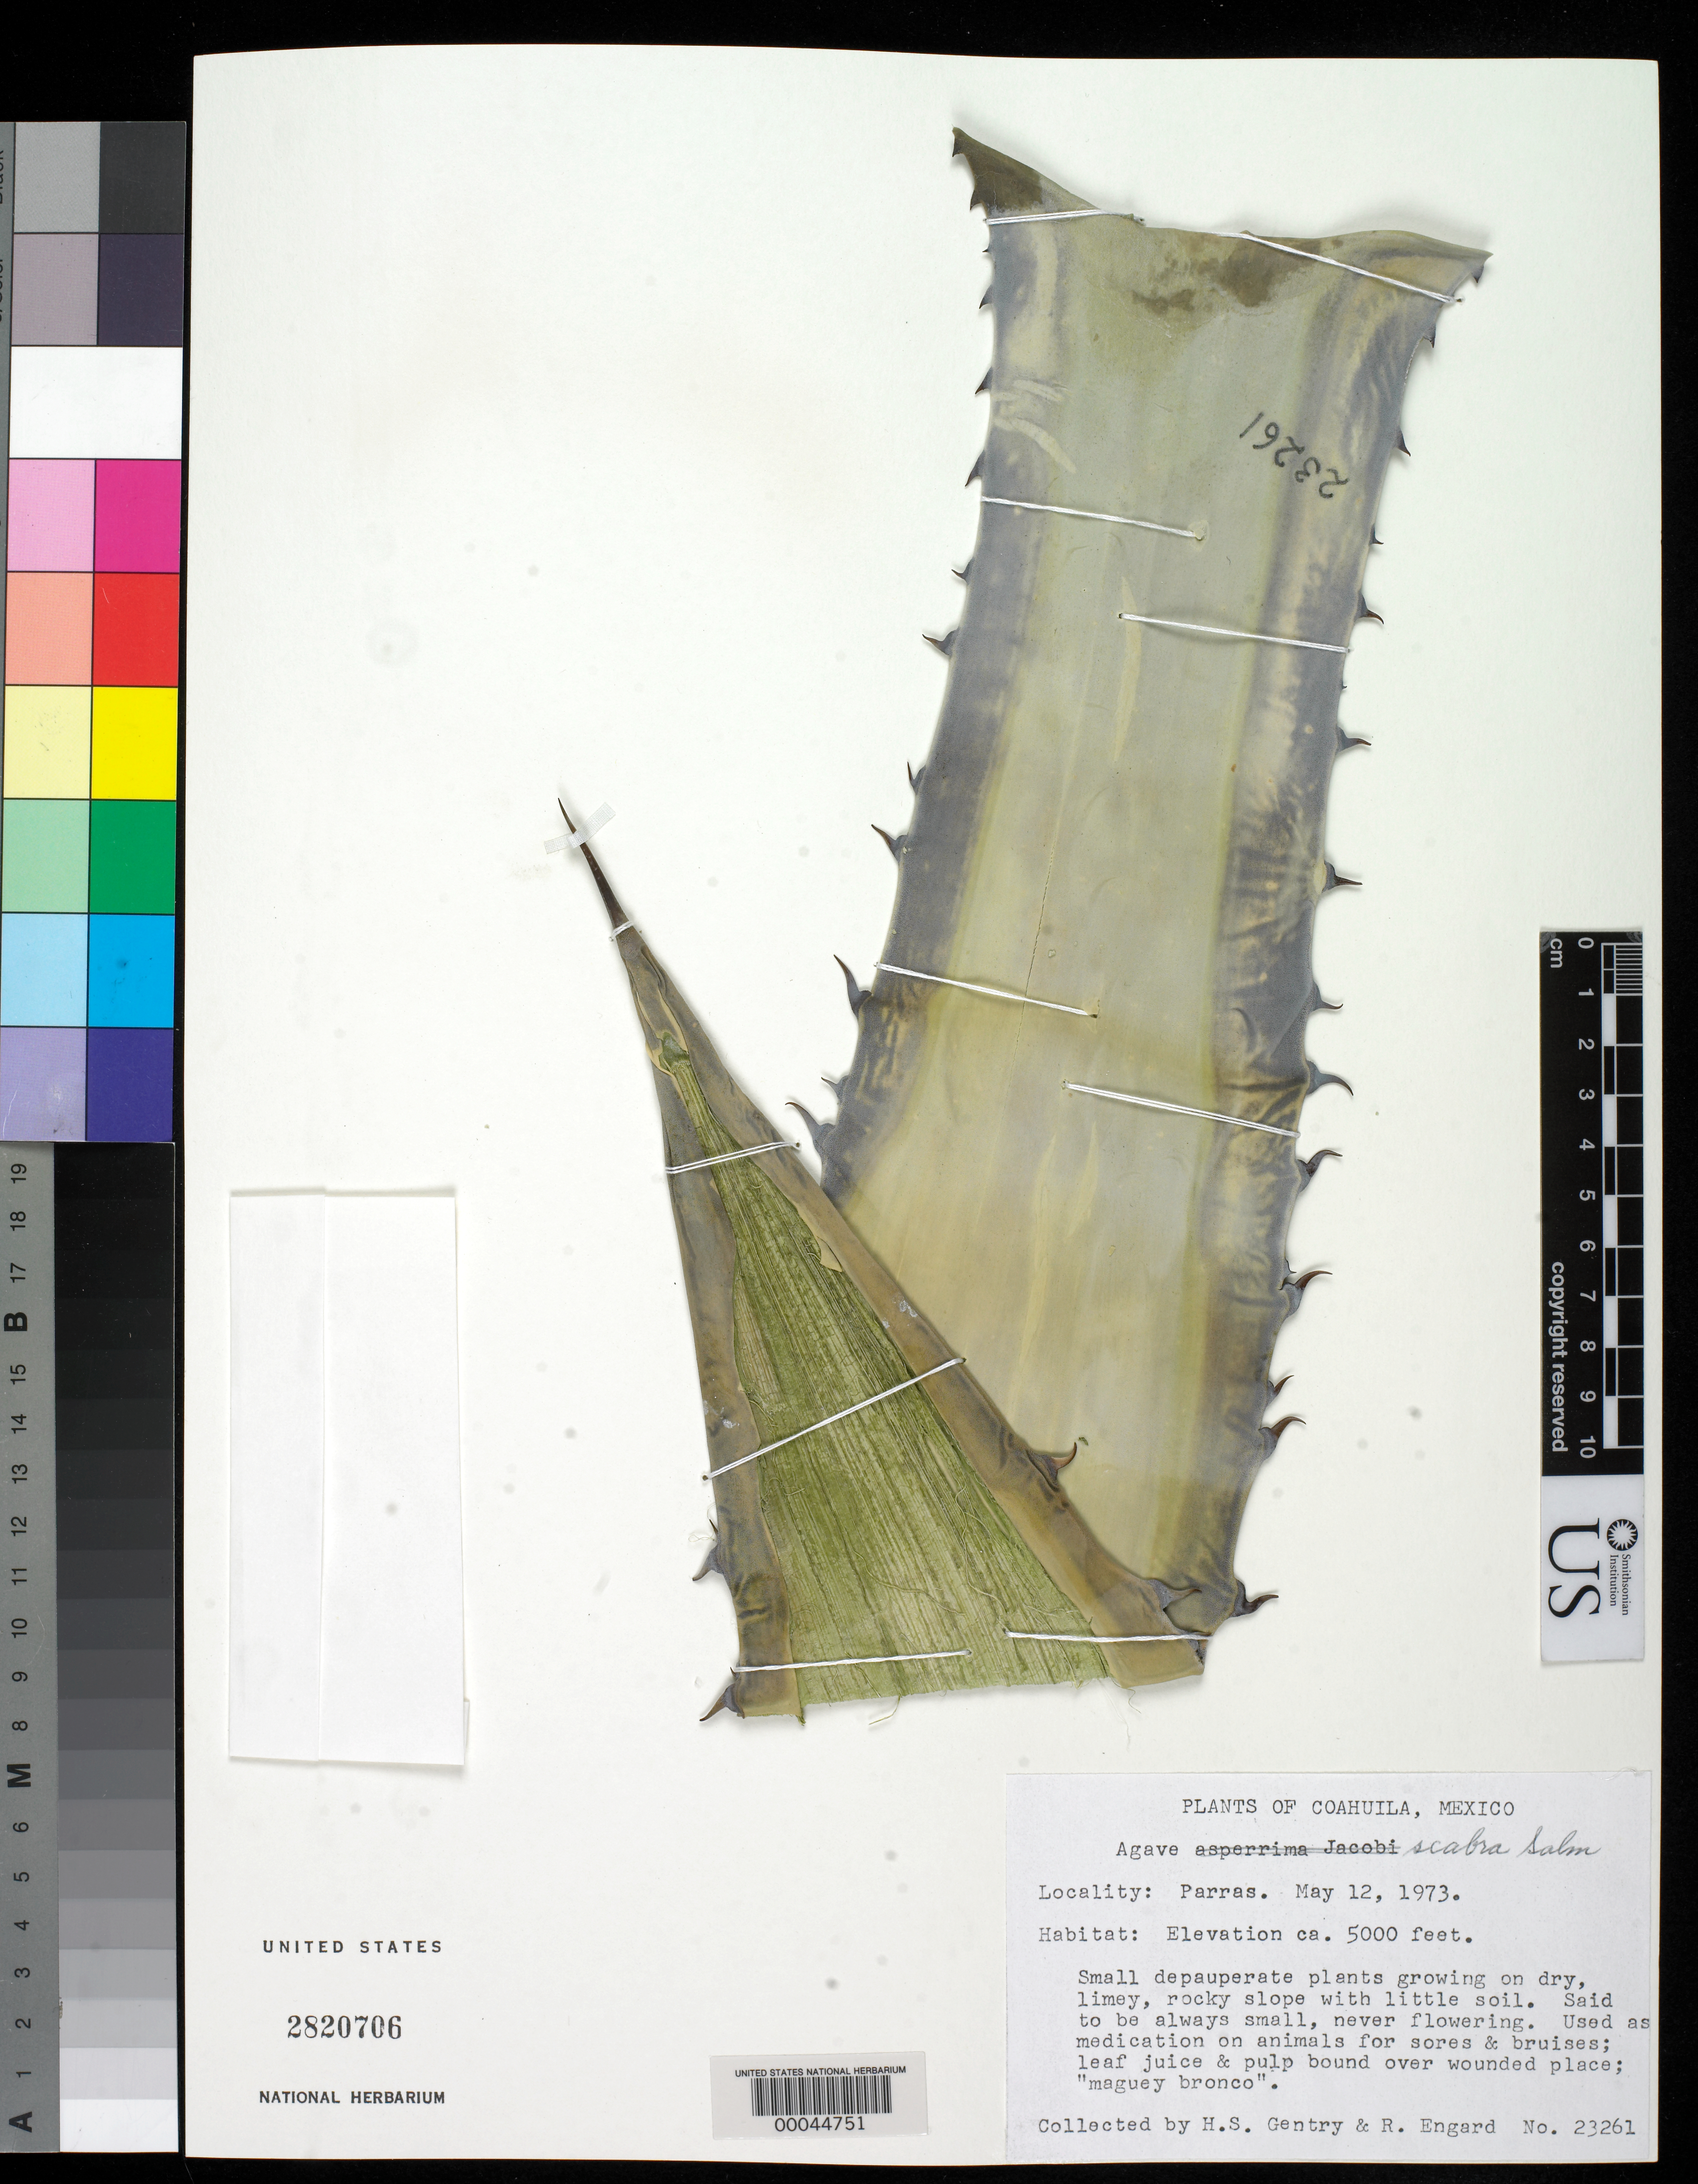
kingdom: Plantae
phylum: Tracheophyta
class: Liliopsida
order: Asparagales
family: Asparagaceae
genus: Agave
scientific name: Agave scabra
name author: Salm-Dyck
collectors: H. S. Gentry & R. Engard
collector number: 23261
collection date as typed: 12 May 1973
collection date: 1973-05-12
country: Mexico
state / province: Coahuila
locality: Parras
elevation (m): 1524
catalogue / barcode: US 2820706